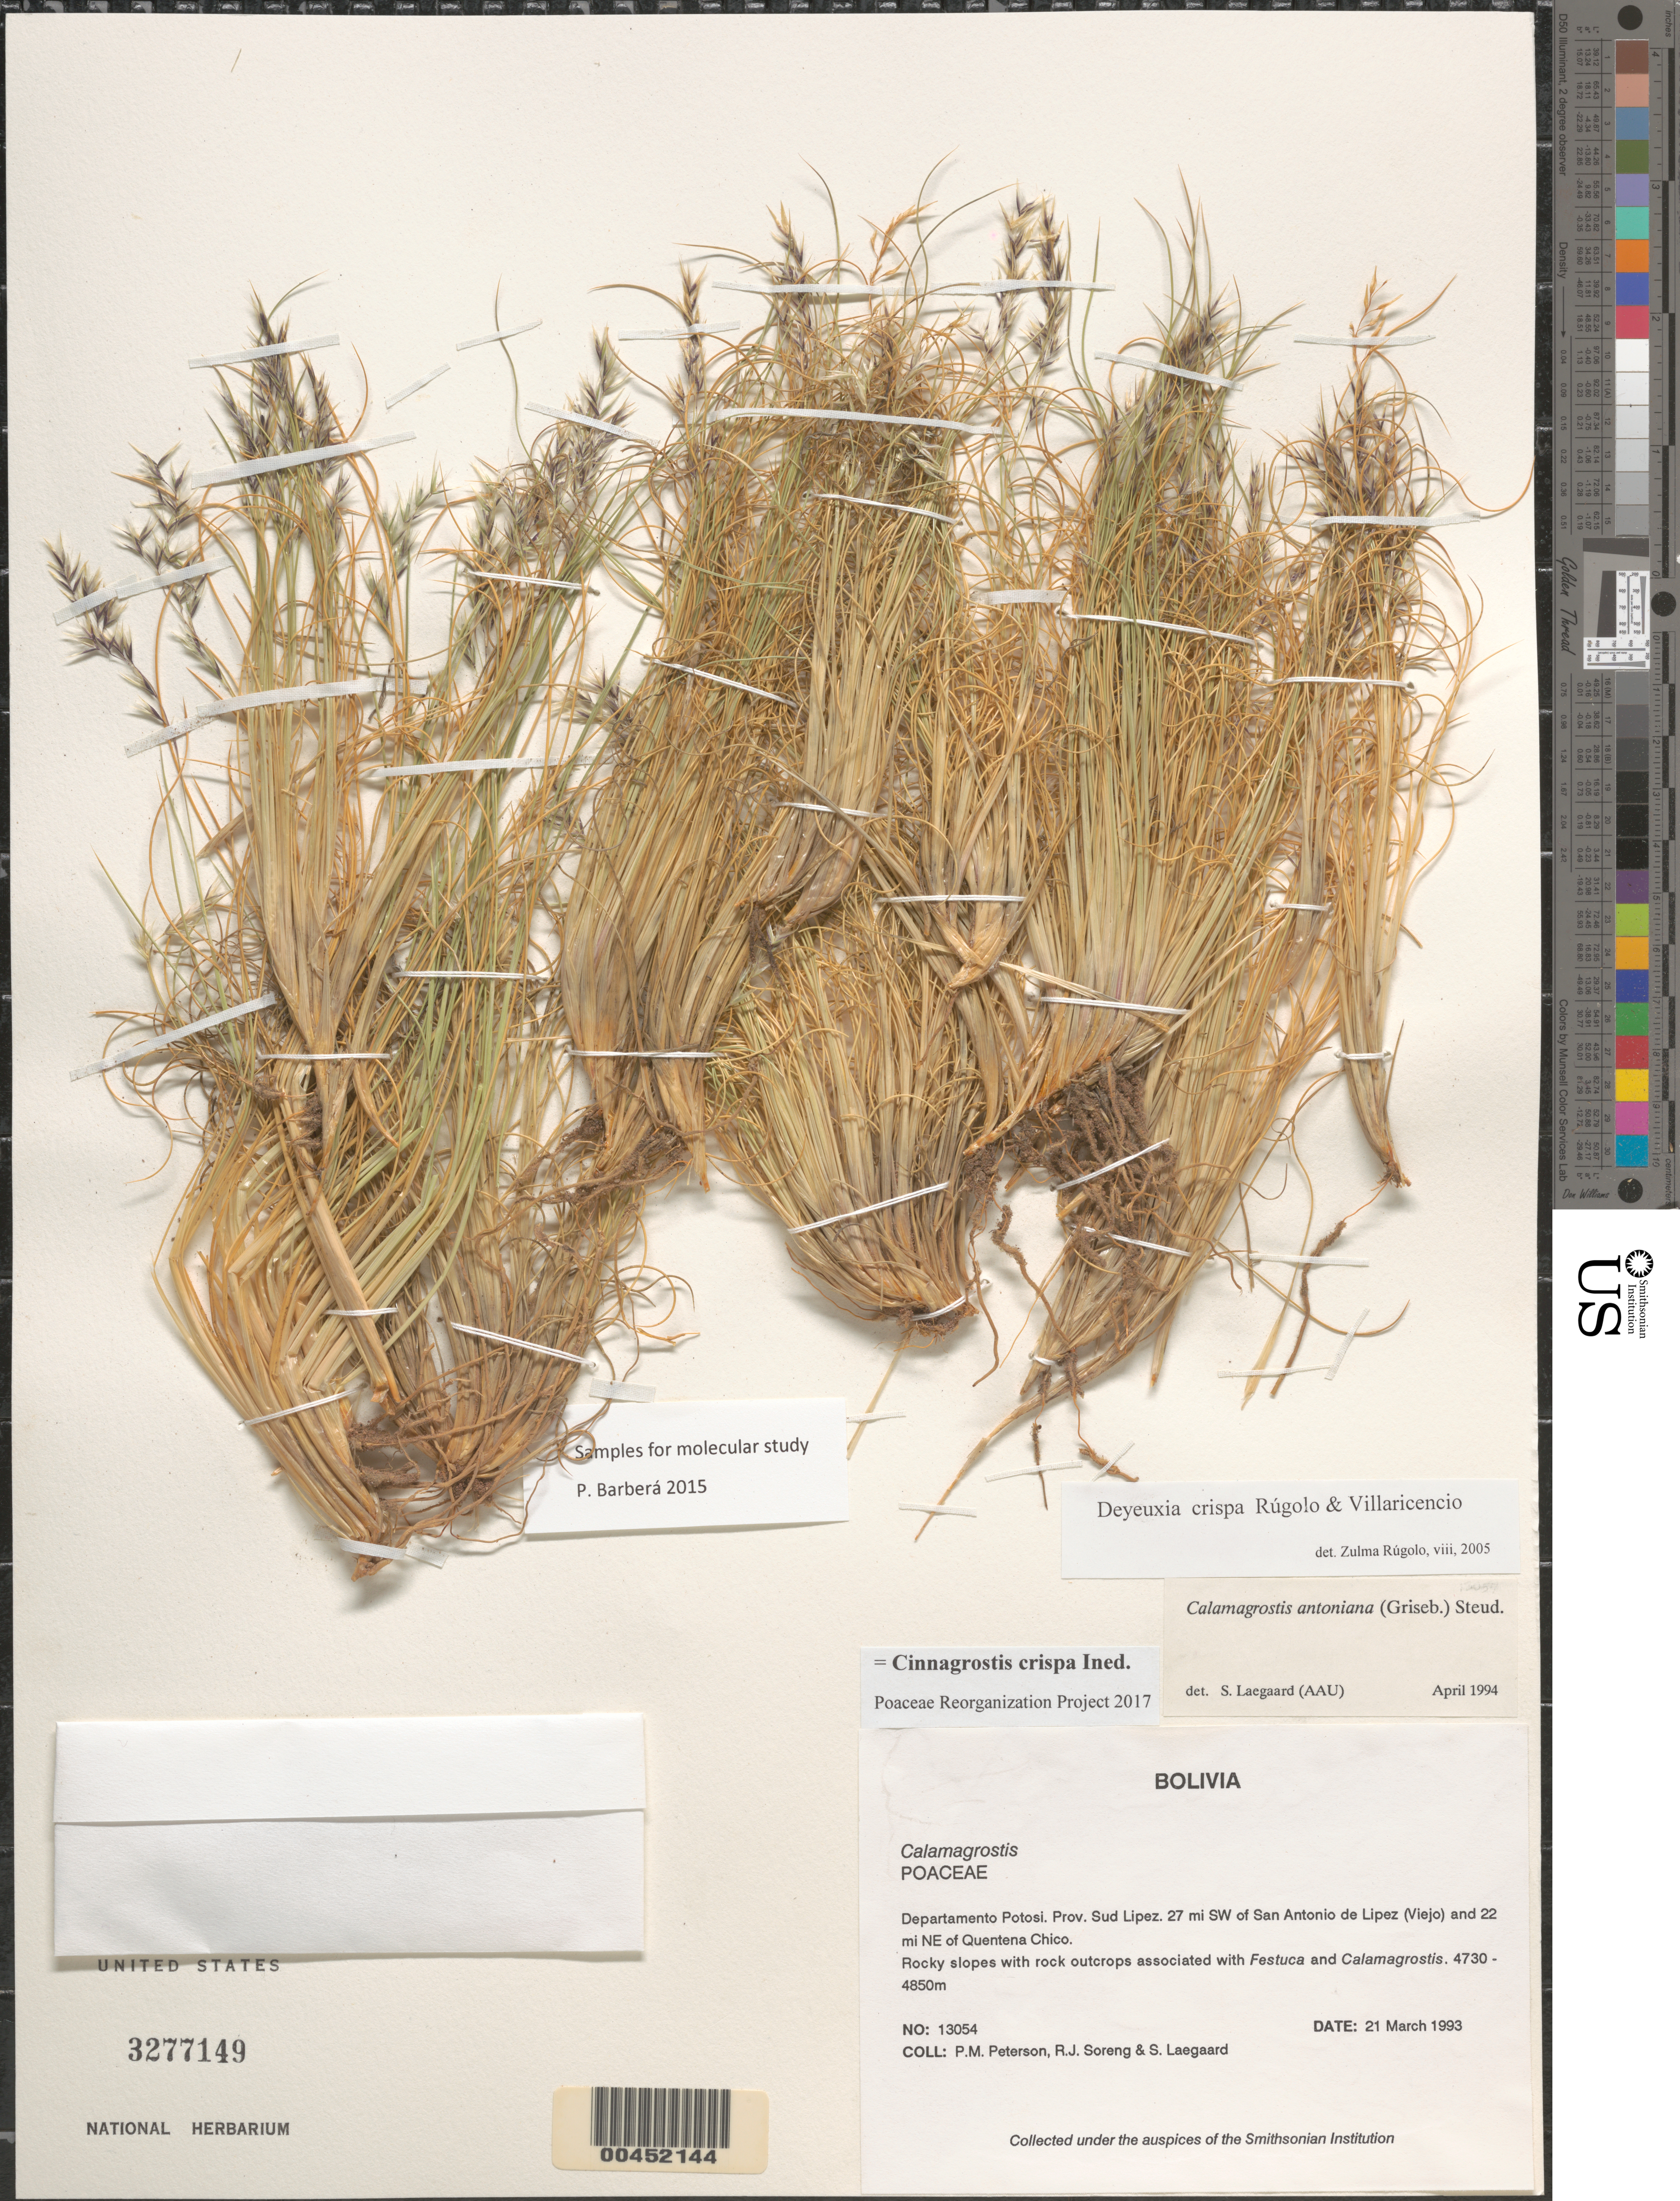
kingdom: Plantae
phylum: Tracheophyta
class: Liliopsida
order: Poales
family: Poaceae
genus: Cinnagrostis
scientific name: Cinnagrostis crispa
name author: (Rúgolo & Villav.) P.M. Peterson et al.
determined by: Poaceae Reorganization Project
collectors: P. M. Peterson, R. J. Soreng & S. Lægaard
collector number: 13054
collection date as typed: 21 Mar 1993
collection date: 1993-03-21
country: Bolivia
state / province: Potosí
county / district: Sud Lípez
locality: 27 mi SW of San Antonia de Lipez (Viejo) and 22 mi NE of Quentena Chico.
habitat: Rocky slopes with rock outcrops associated with Festuca and Calamagrostis.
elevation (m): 4730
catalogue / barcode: US 3277149